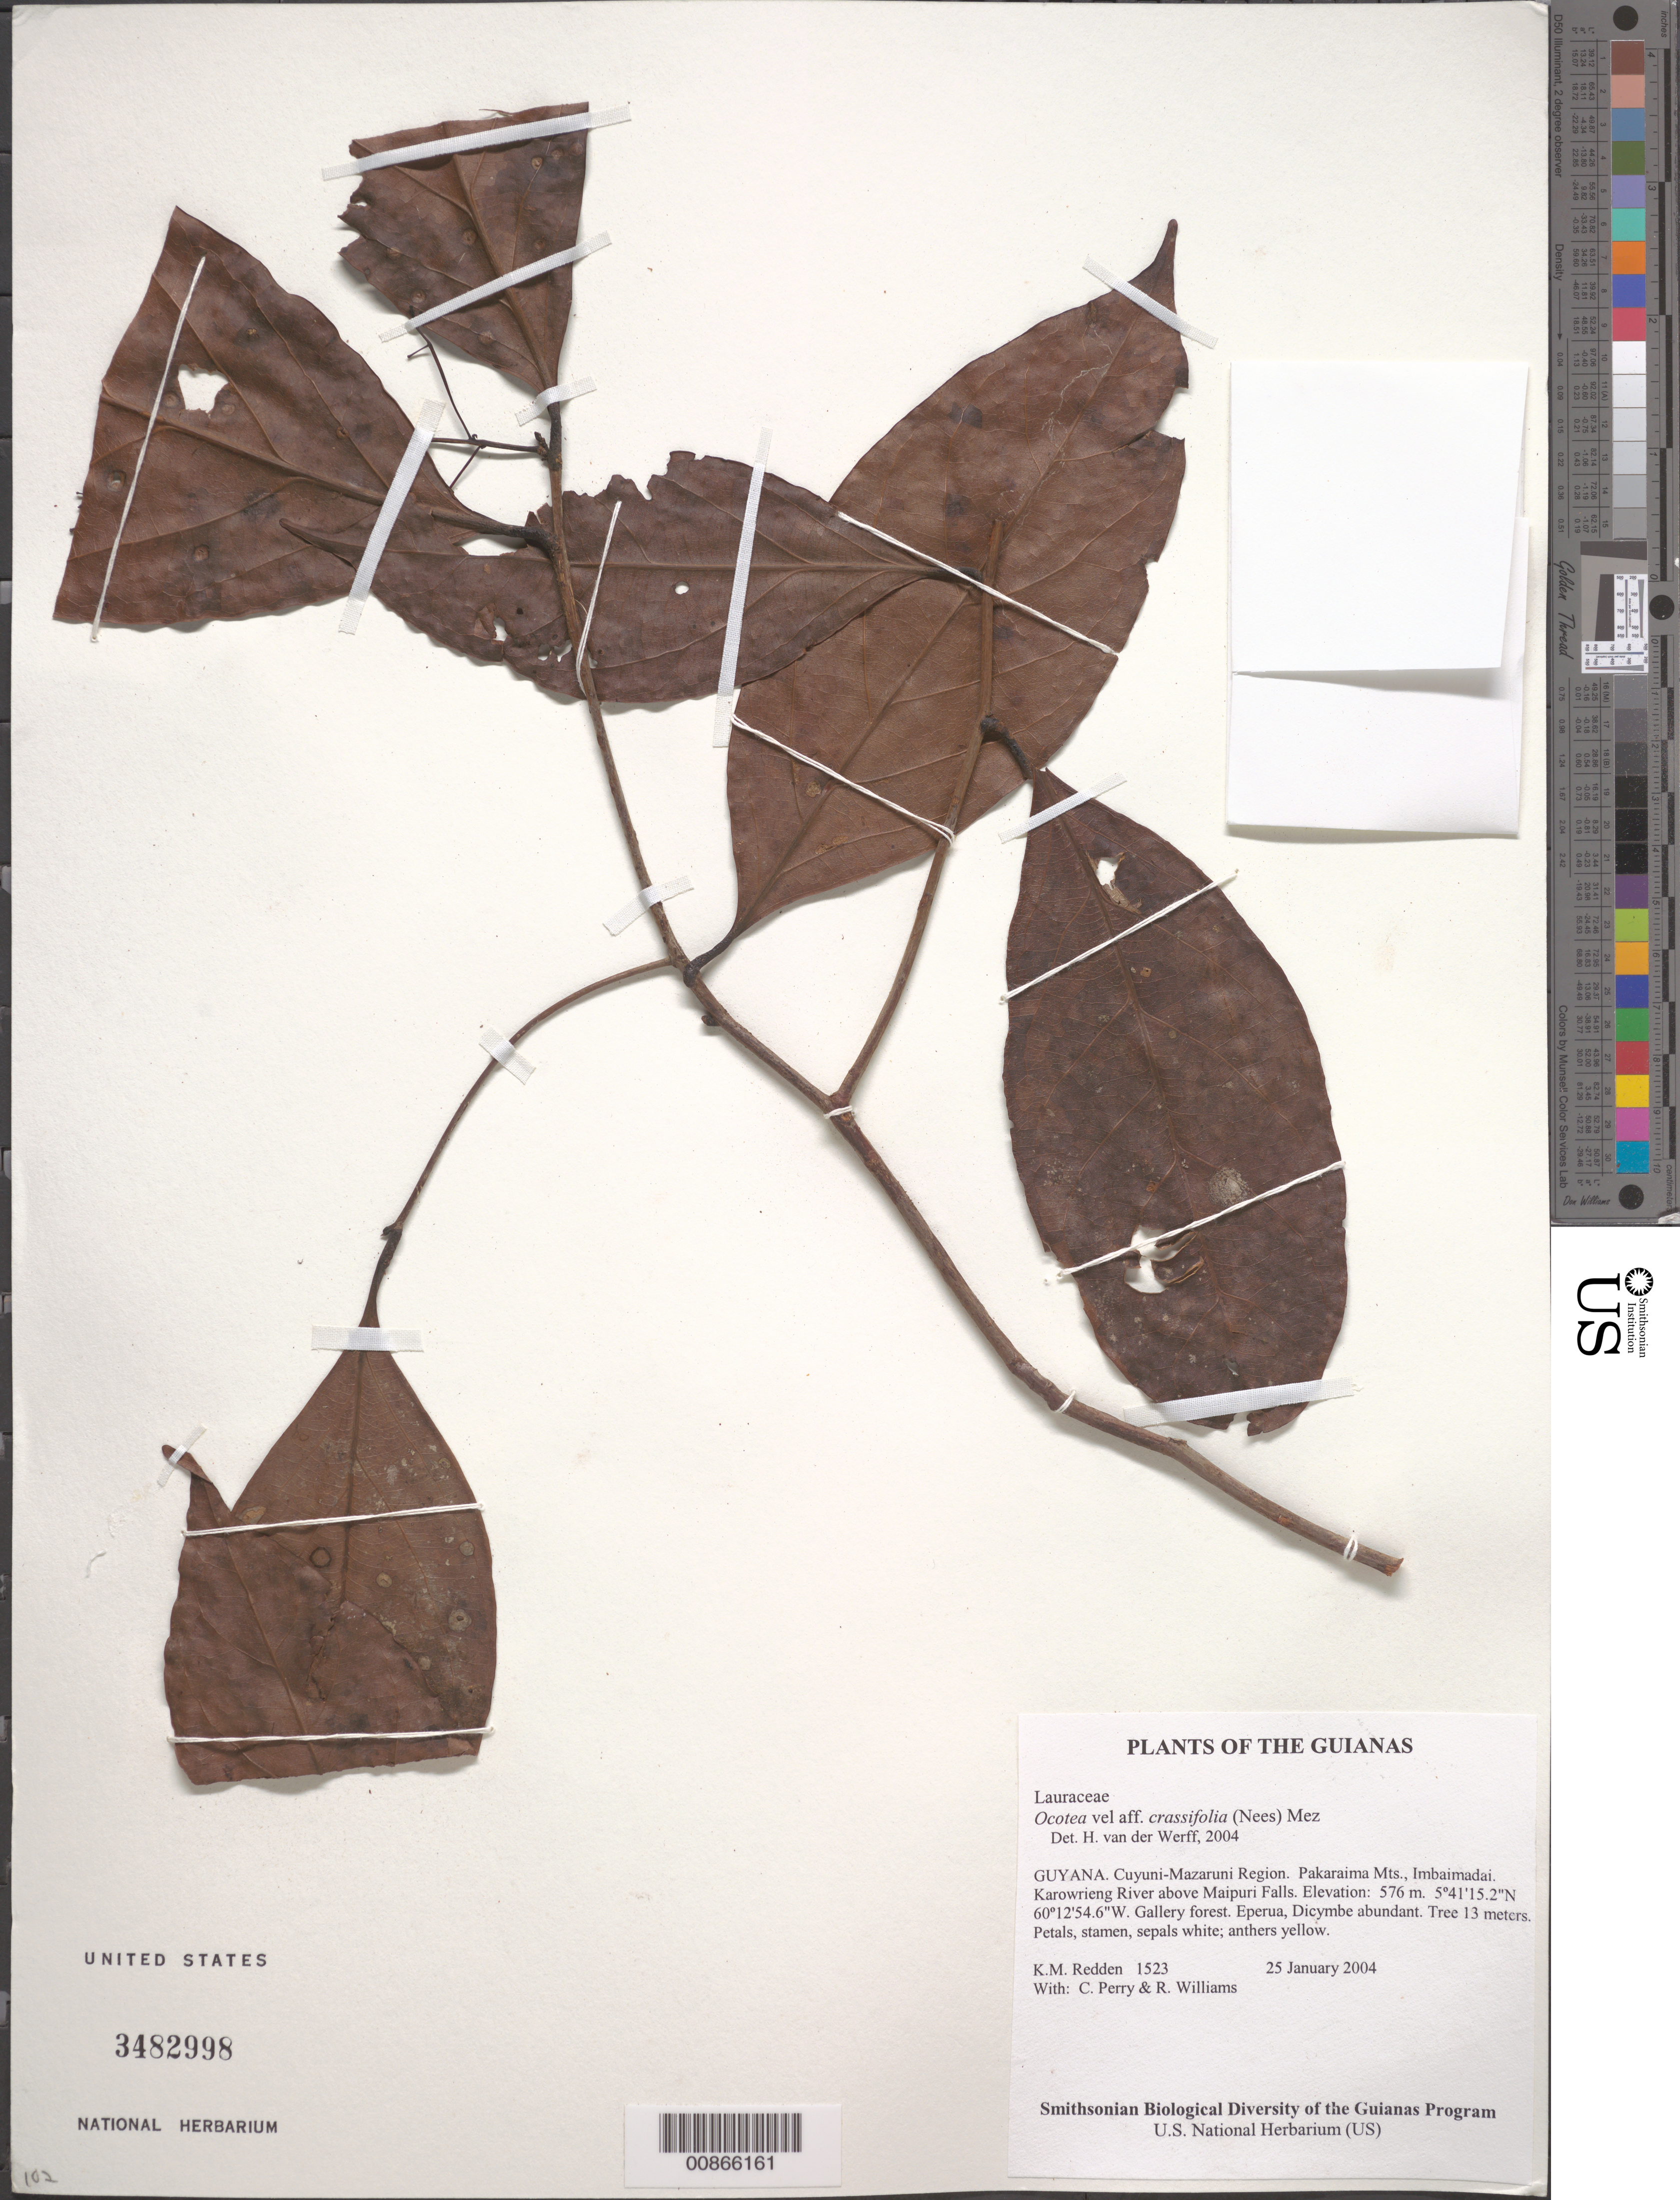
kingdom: Plantae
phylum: Tracheophyta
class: Magnoliopsida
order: Laurales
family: Lauraceae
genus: Ocotea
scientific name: Ocotea crassifolia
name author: (Nees) Mez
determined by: van der Werff, H., (MO), Missouri Botanical Garden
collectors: K. M. Redden, C. Perry & R. Williams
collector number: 1523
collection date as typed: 25 January 2004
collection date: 2004-01-25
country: Guyana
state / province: Cuyuni-Mazaruni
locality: Pakaraima Mts., Imbaimadai. Karowrieng River above Maipuri Falls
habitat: Gallery forest. Eperua, Dicymbe abundant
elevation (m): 576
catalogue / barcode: US 3482998